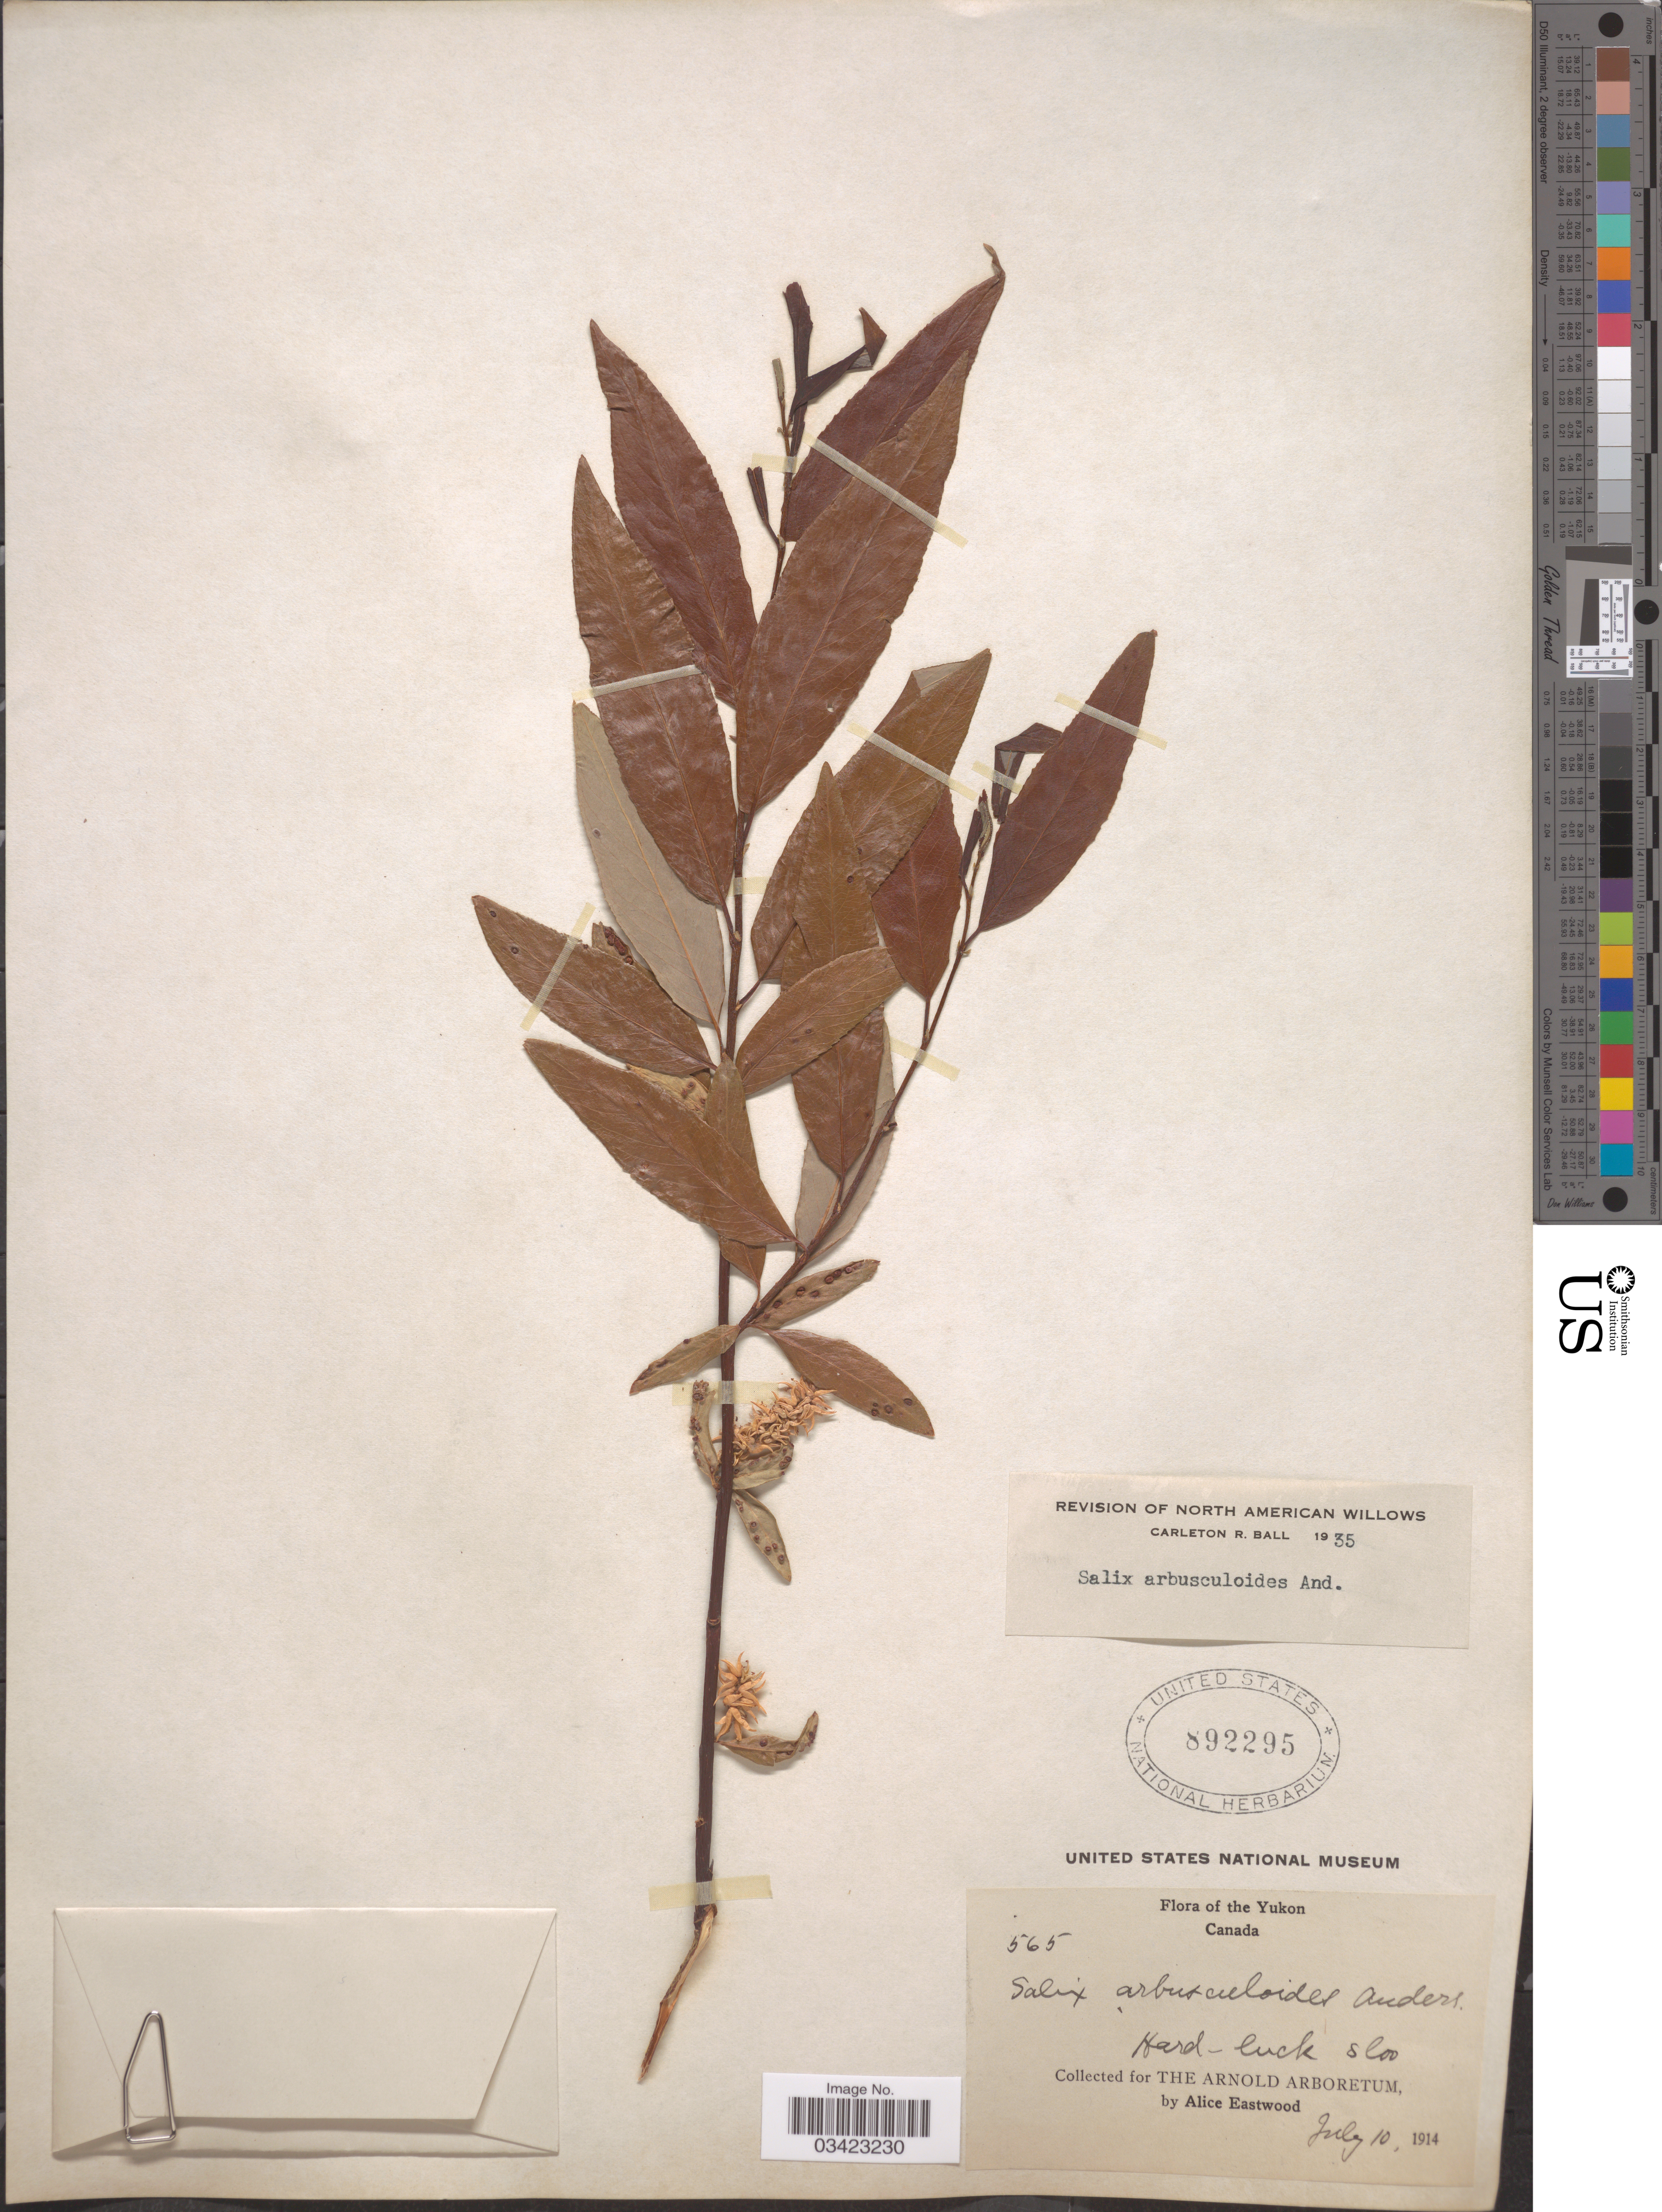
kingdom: Plantae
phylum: Tracheophyta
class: Magnoliopsida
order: Malpighiales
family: Salicaceae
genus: Salix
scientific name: Salix arbusculoides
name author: Andersson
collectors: A. Eastwood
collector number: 565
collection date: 1914-07-10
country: Canada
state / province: Yukon Territory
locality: The Yukon. Hard-luck sloo.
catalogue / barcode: US 892295